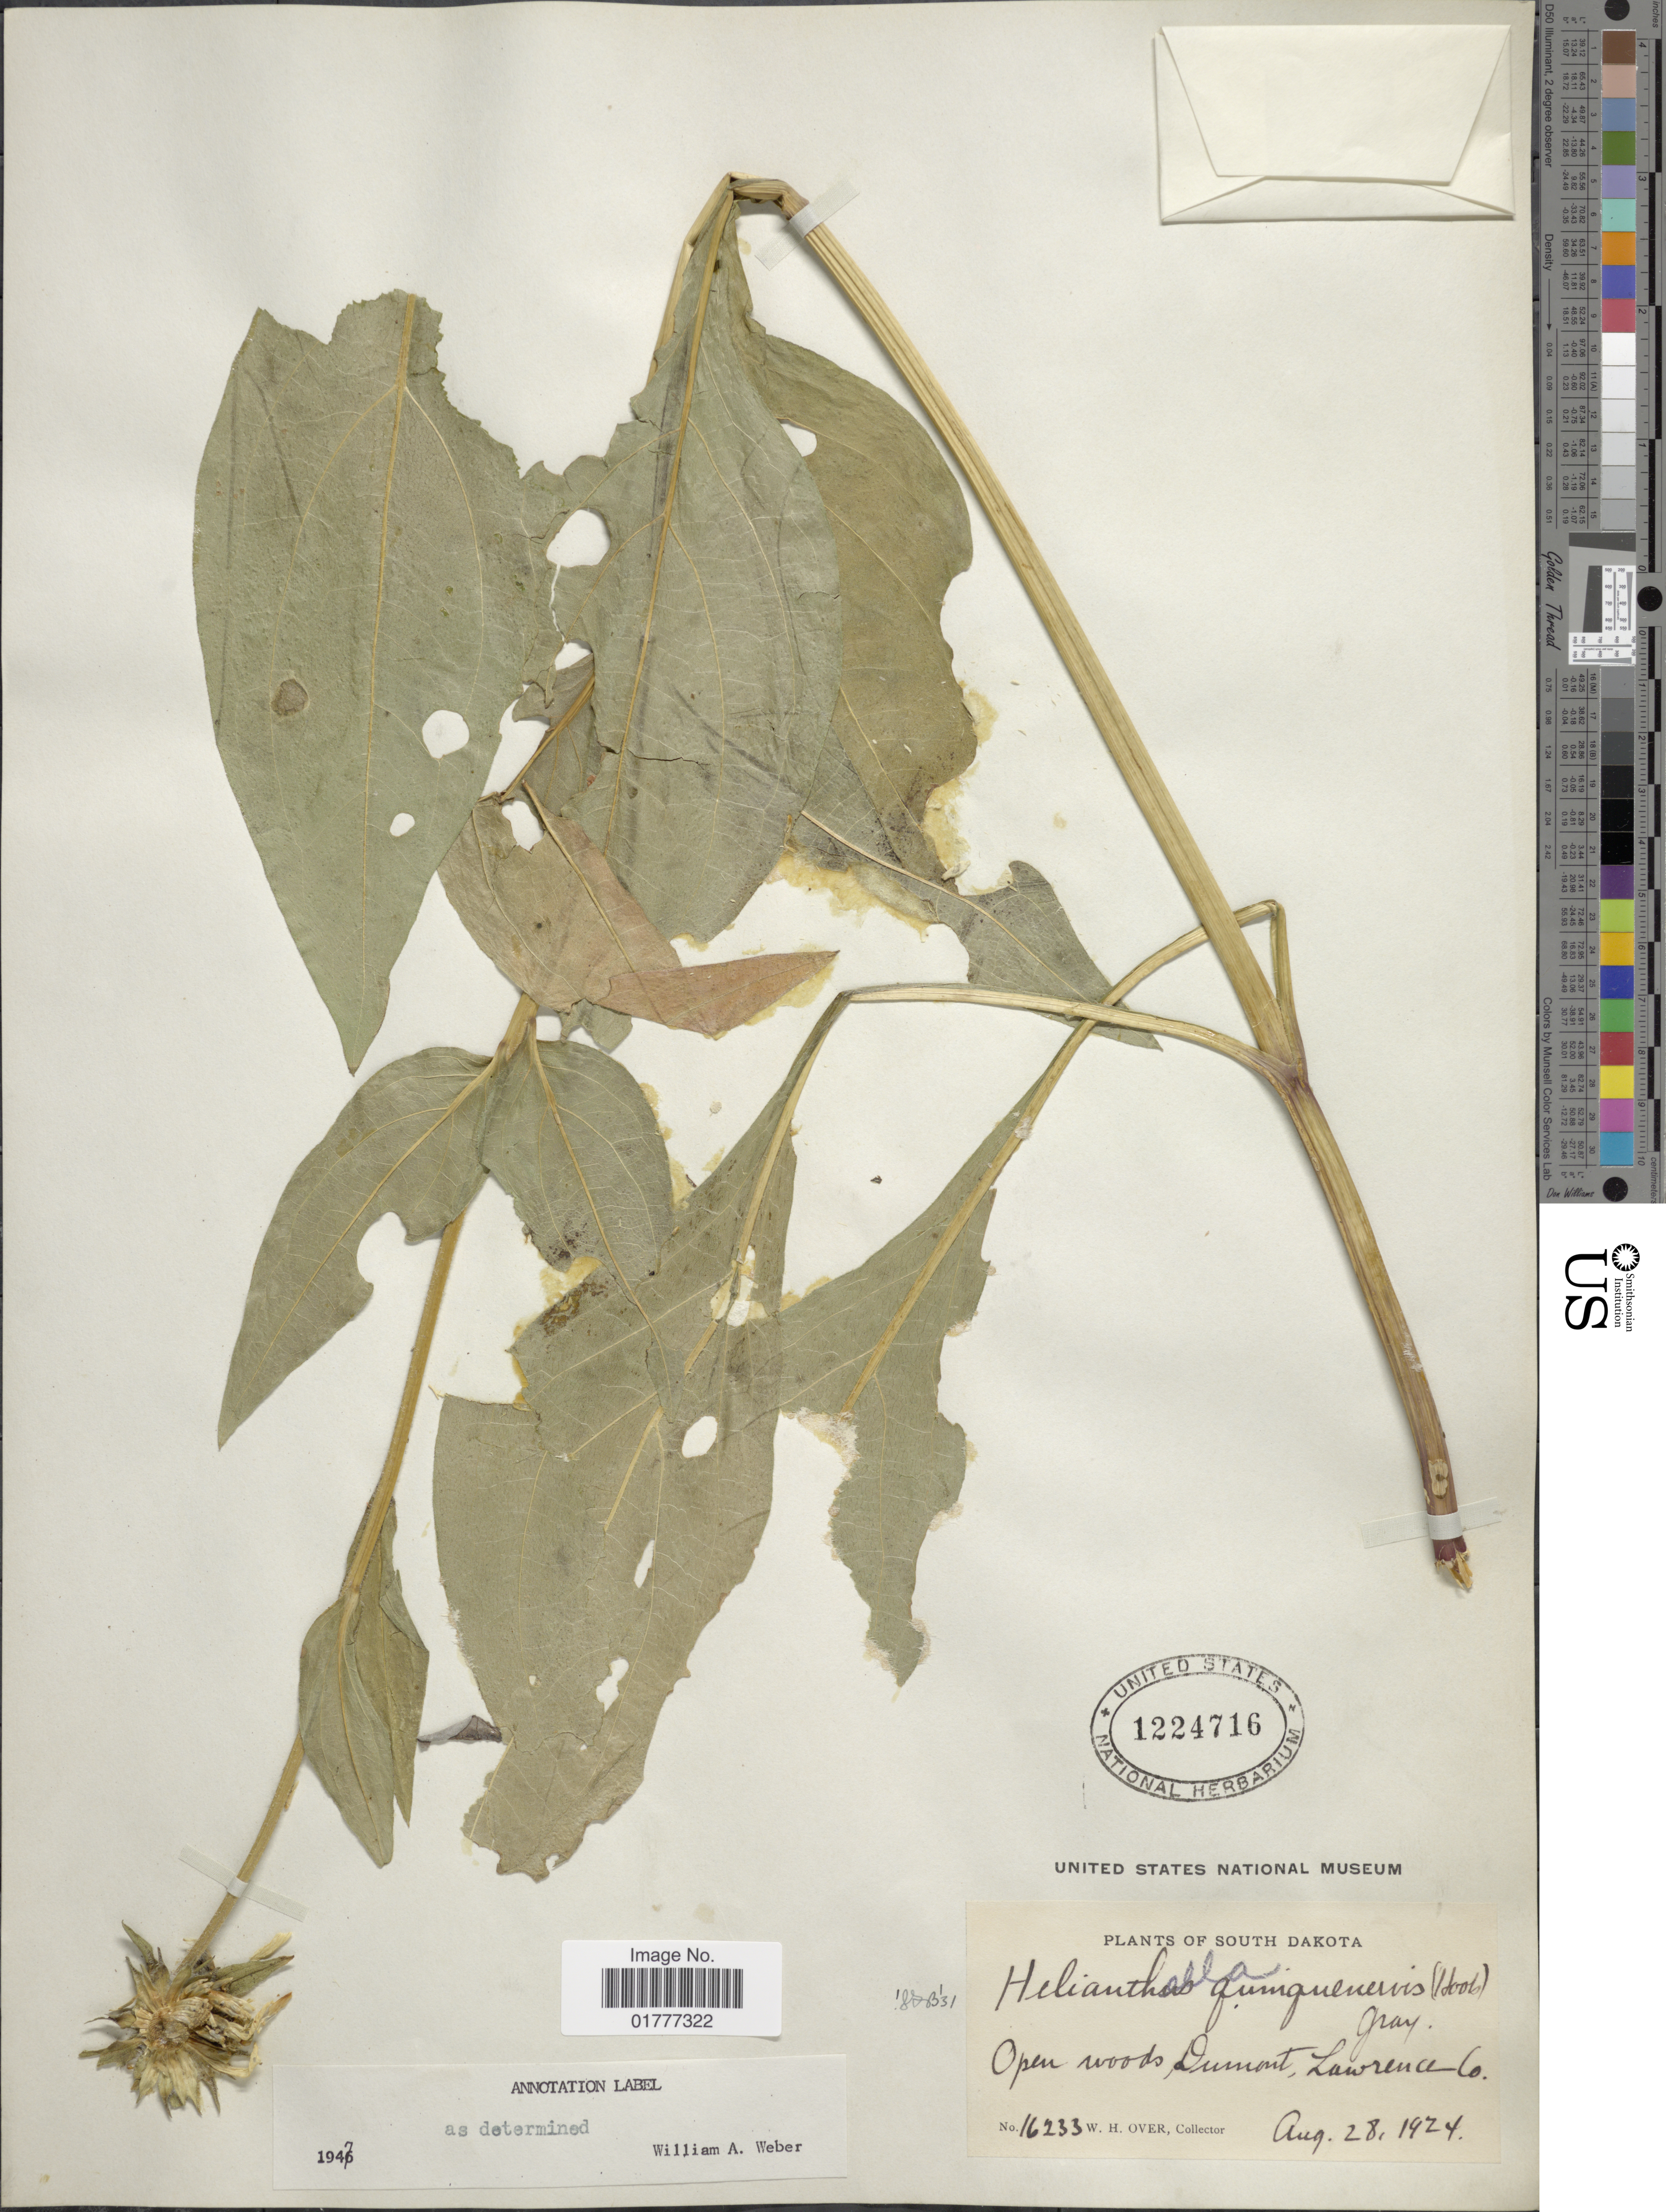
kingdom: Plantae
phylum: Tracheophyta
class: Magnoliopsida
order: Asterales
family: Asteraceae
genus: Helianthella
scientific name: Helianthella quinquenervis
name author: (Hook.) A. Gray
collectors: W. Over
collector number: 16233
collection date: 1924-08-28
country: United States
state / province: South Dakota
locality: Open woods, Dumont, Lawrence Co.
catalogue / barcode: US 1224716